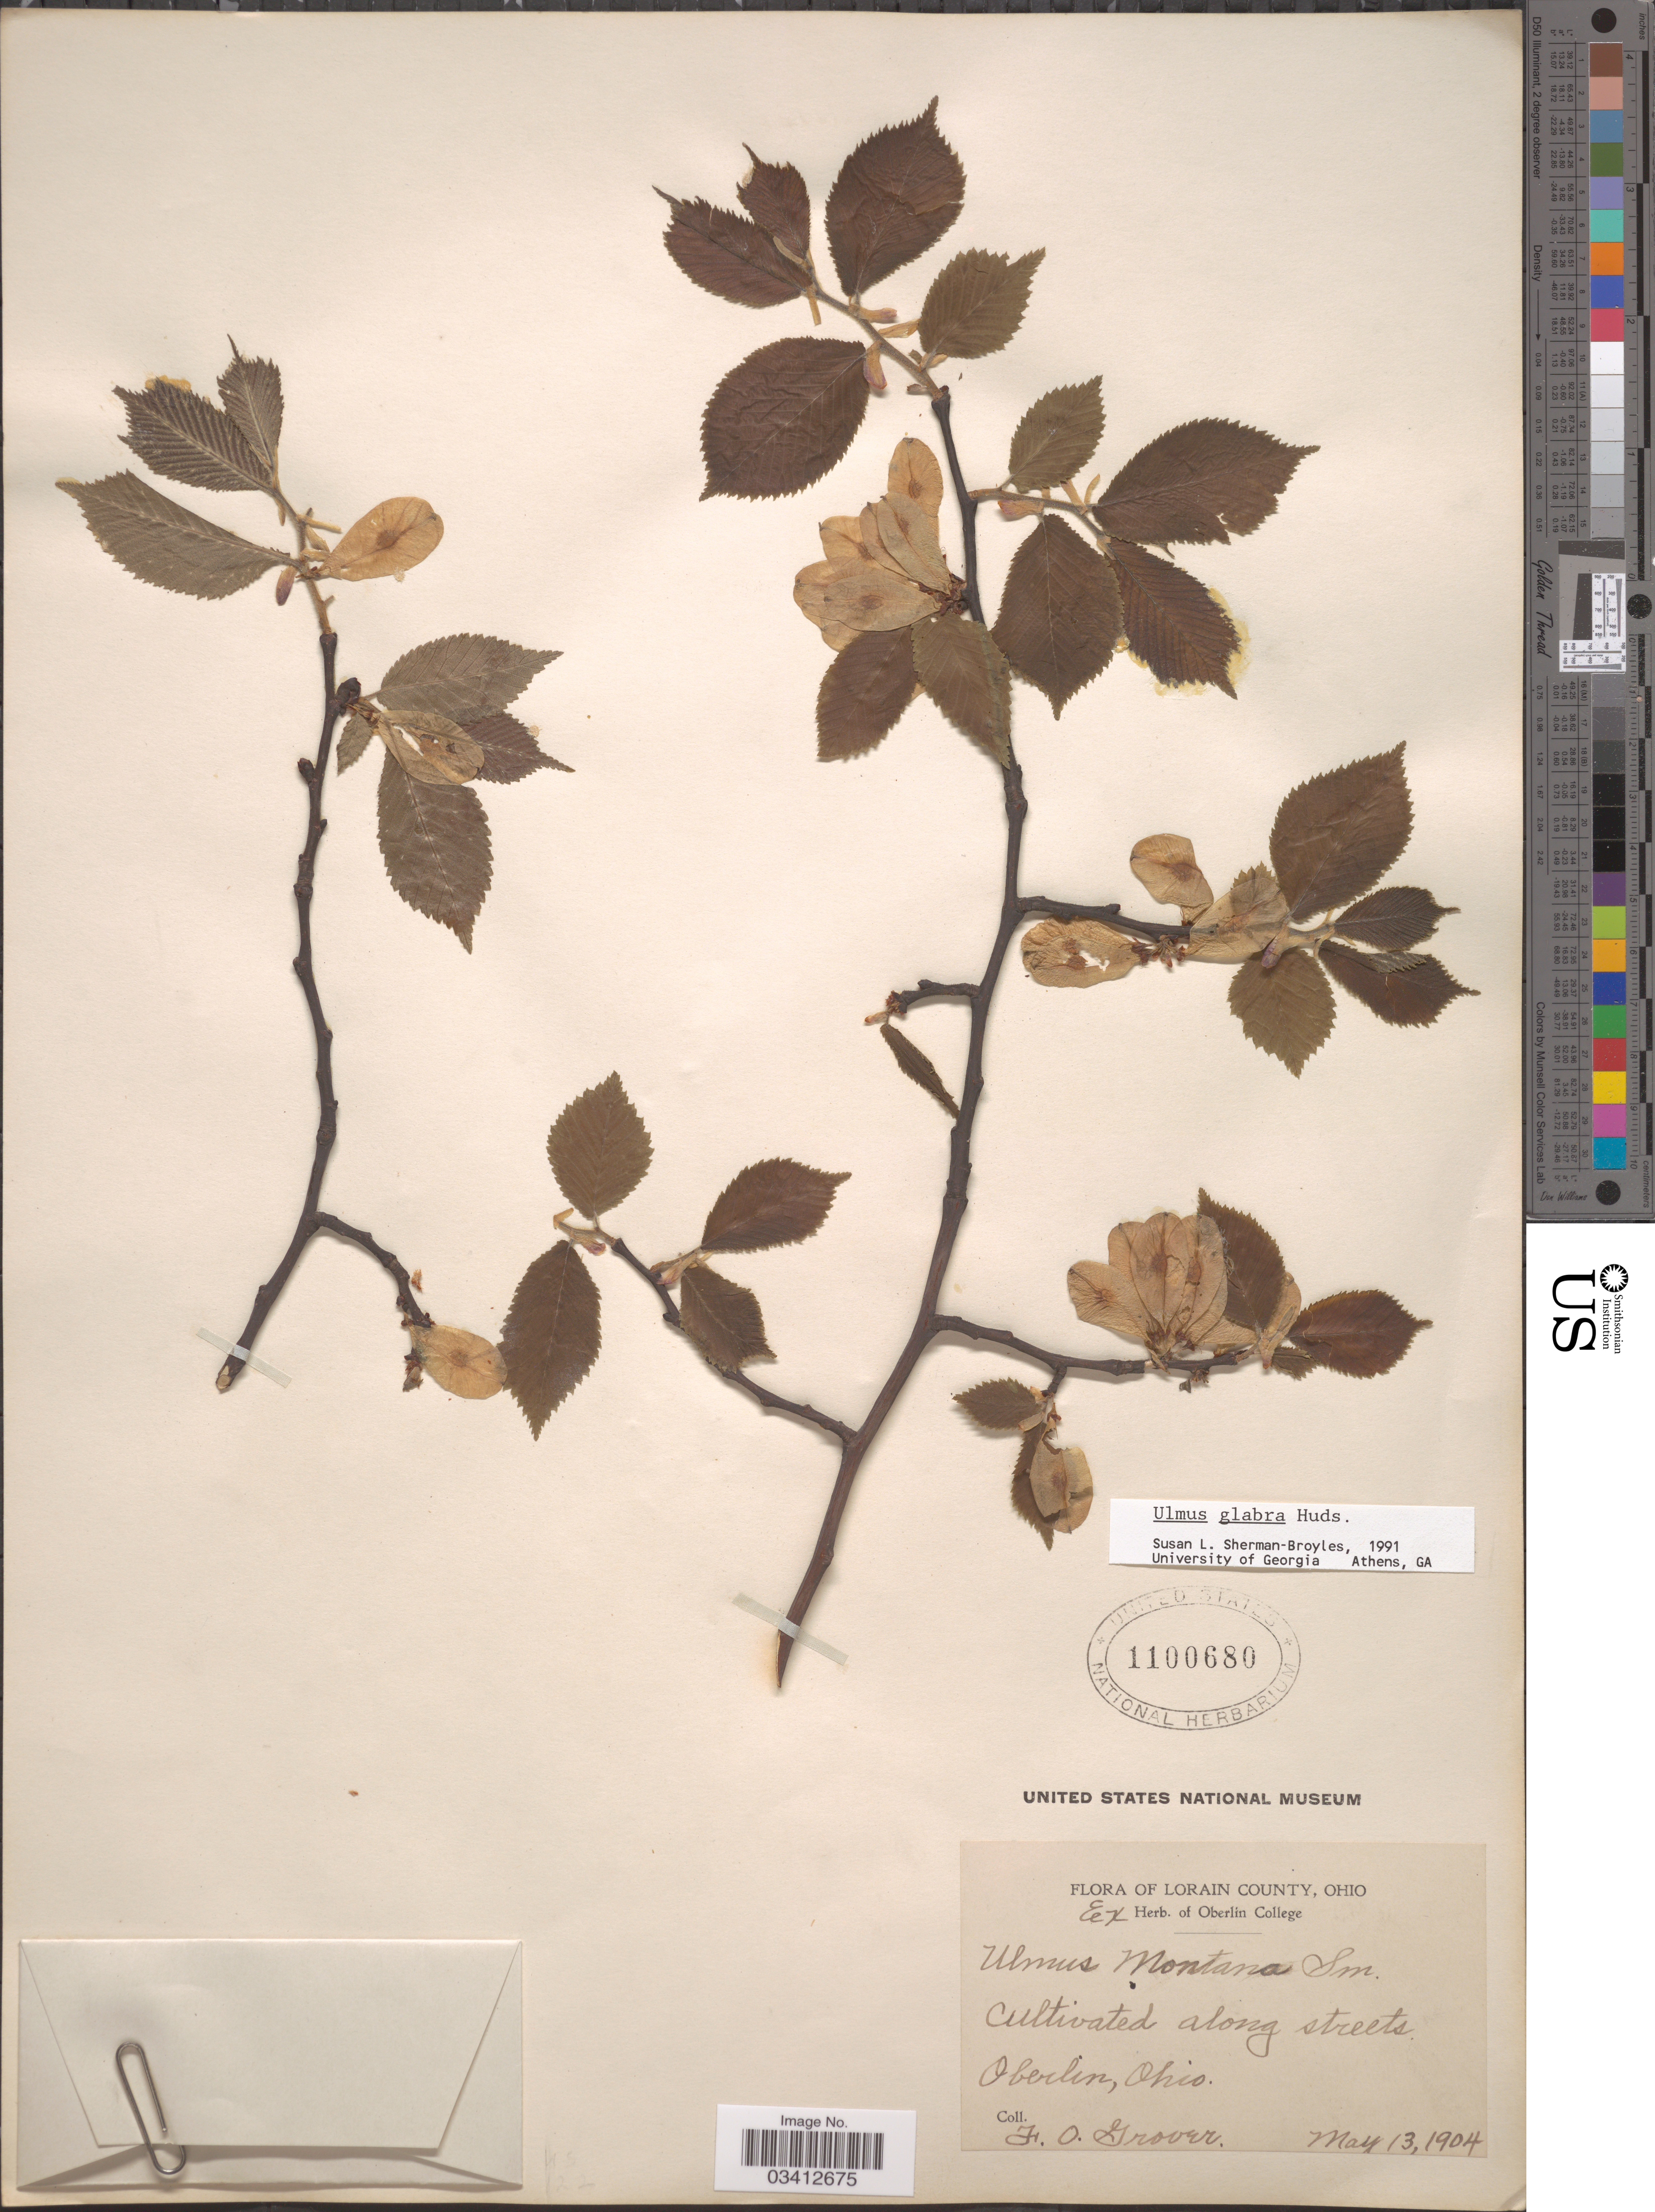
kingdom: Plantae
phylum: Tracheophyta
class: Magnoliopsida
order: Rosales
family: Ulmaceae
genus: Ulmus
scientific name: Ulmus glabra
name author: Huds.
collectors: F. Grover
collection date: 1904-05-13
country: United States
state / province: Ohio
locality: Lorain County. Along streets. Oberlin.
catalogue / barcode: US 1100680